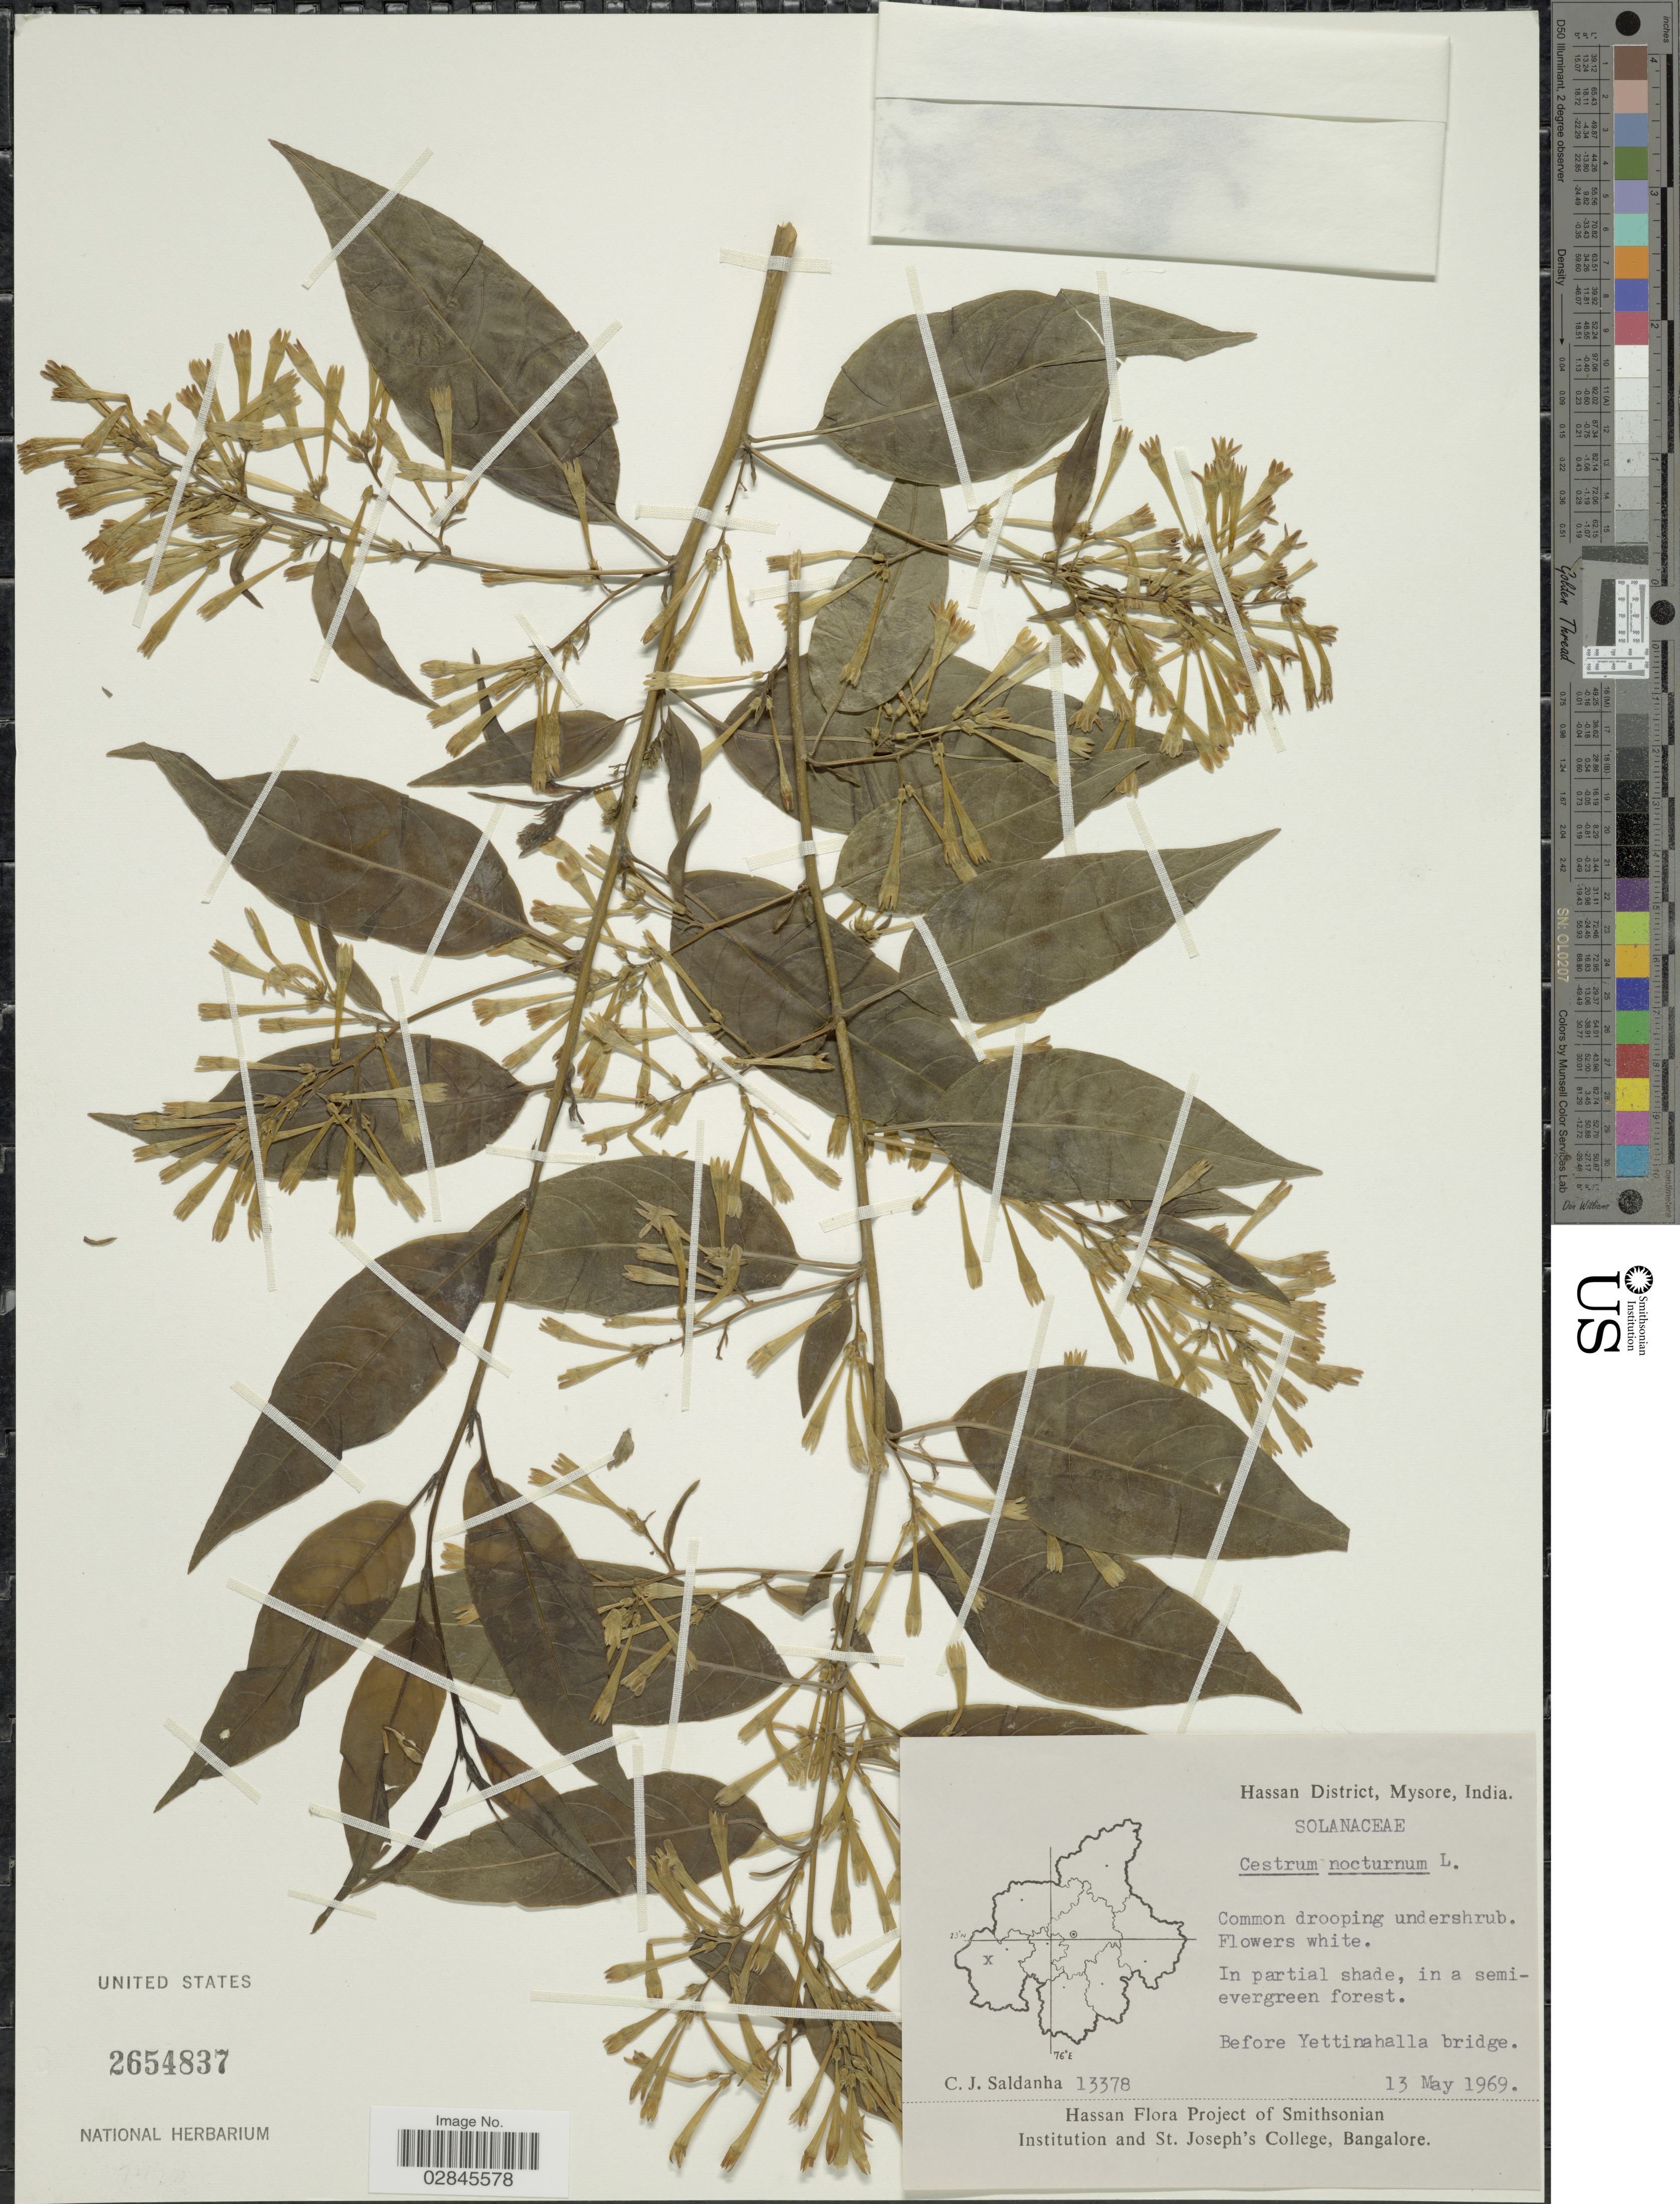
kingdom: Plantae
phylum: Tracheophyta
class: Magnoliopsida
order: Solanales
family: Solanaceae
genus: Cestrum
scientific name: Cestrum nocturnum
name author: L.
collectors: C. J. Saldanha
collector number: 13378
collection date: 1969-05-13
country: India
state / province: Karnataka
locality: Hassan District, Mysore. Before Yettinahalla bridge.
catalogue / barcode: US 2654837